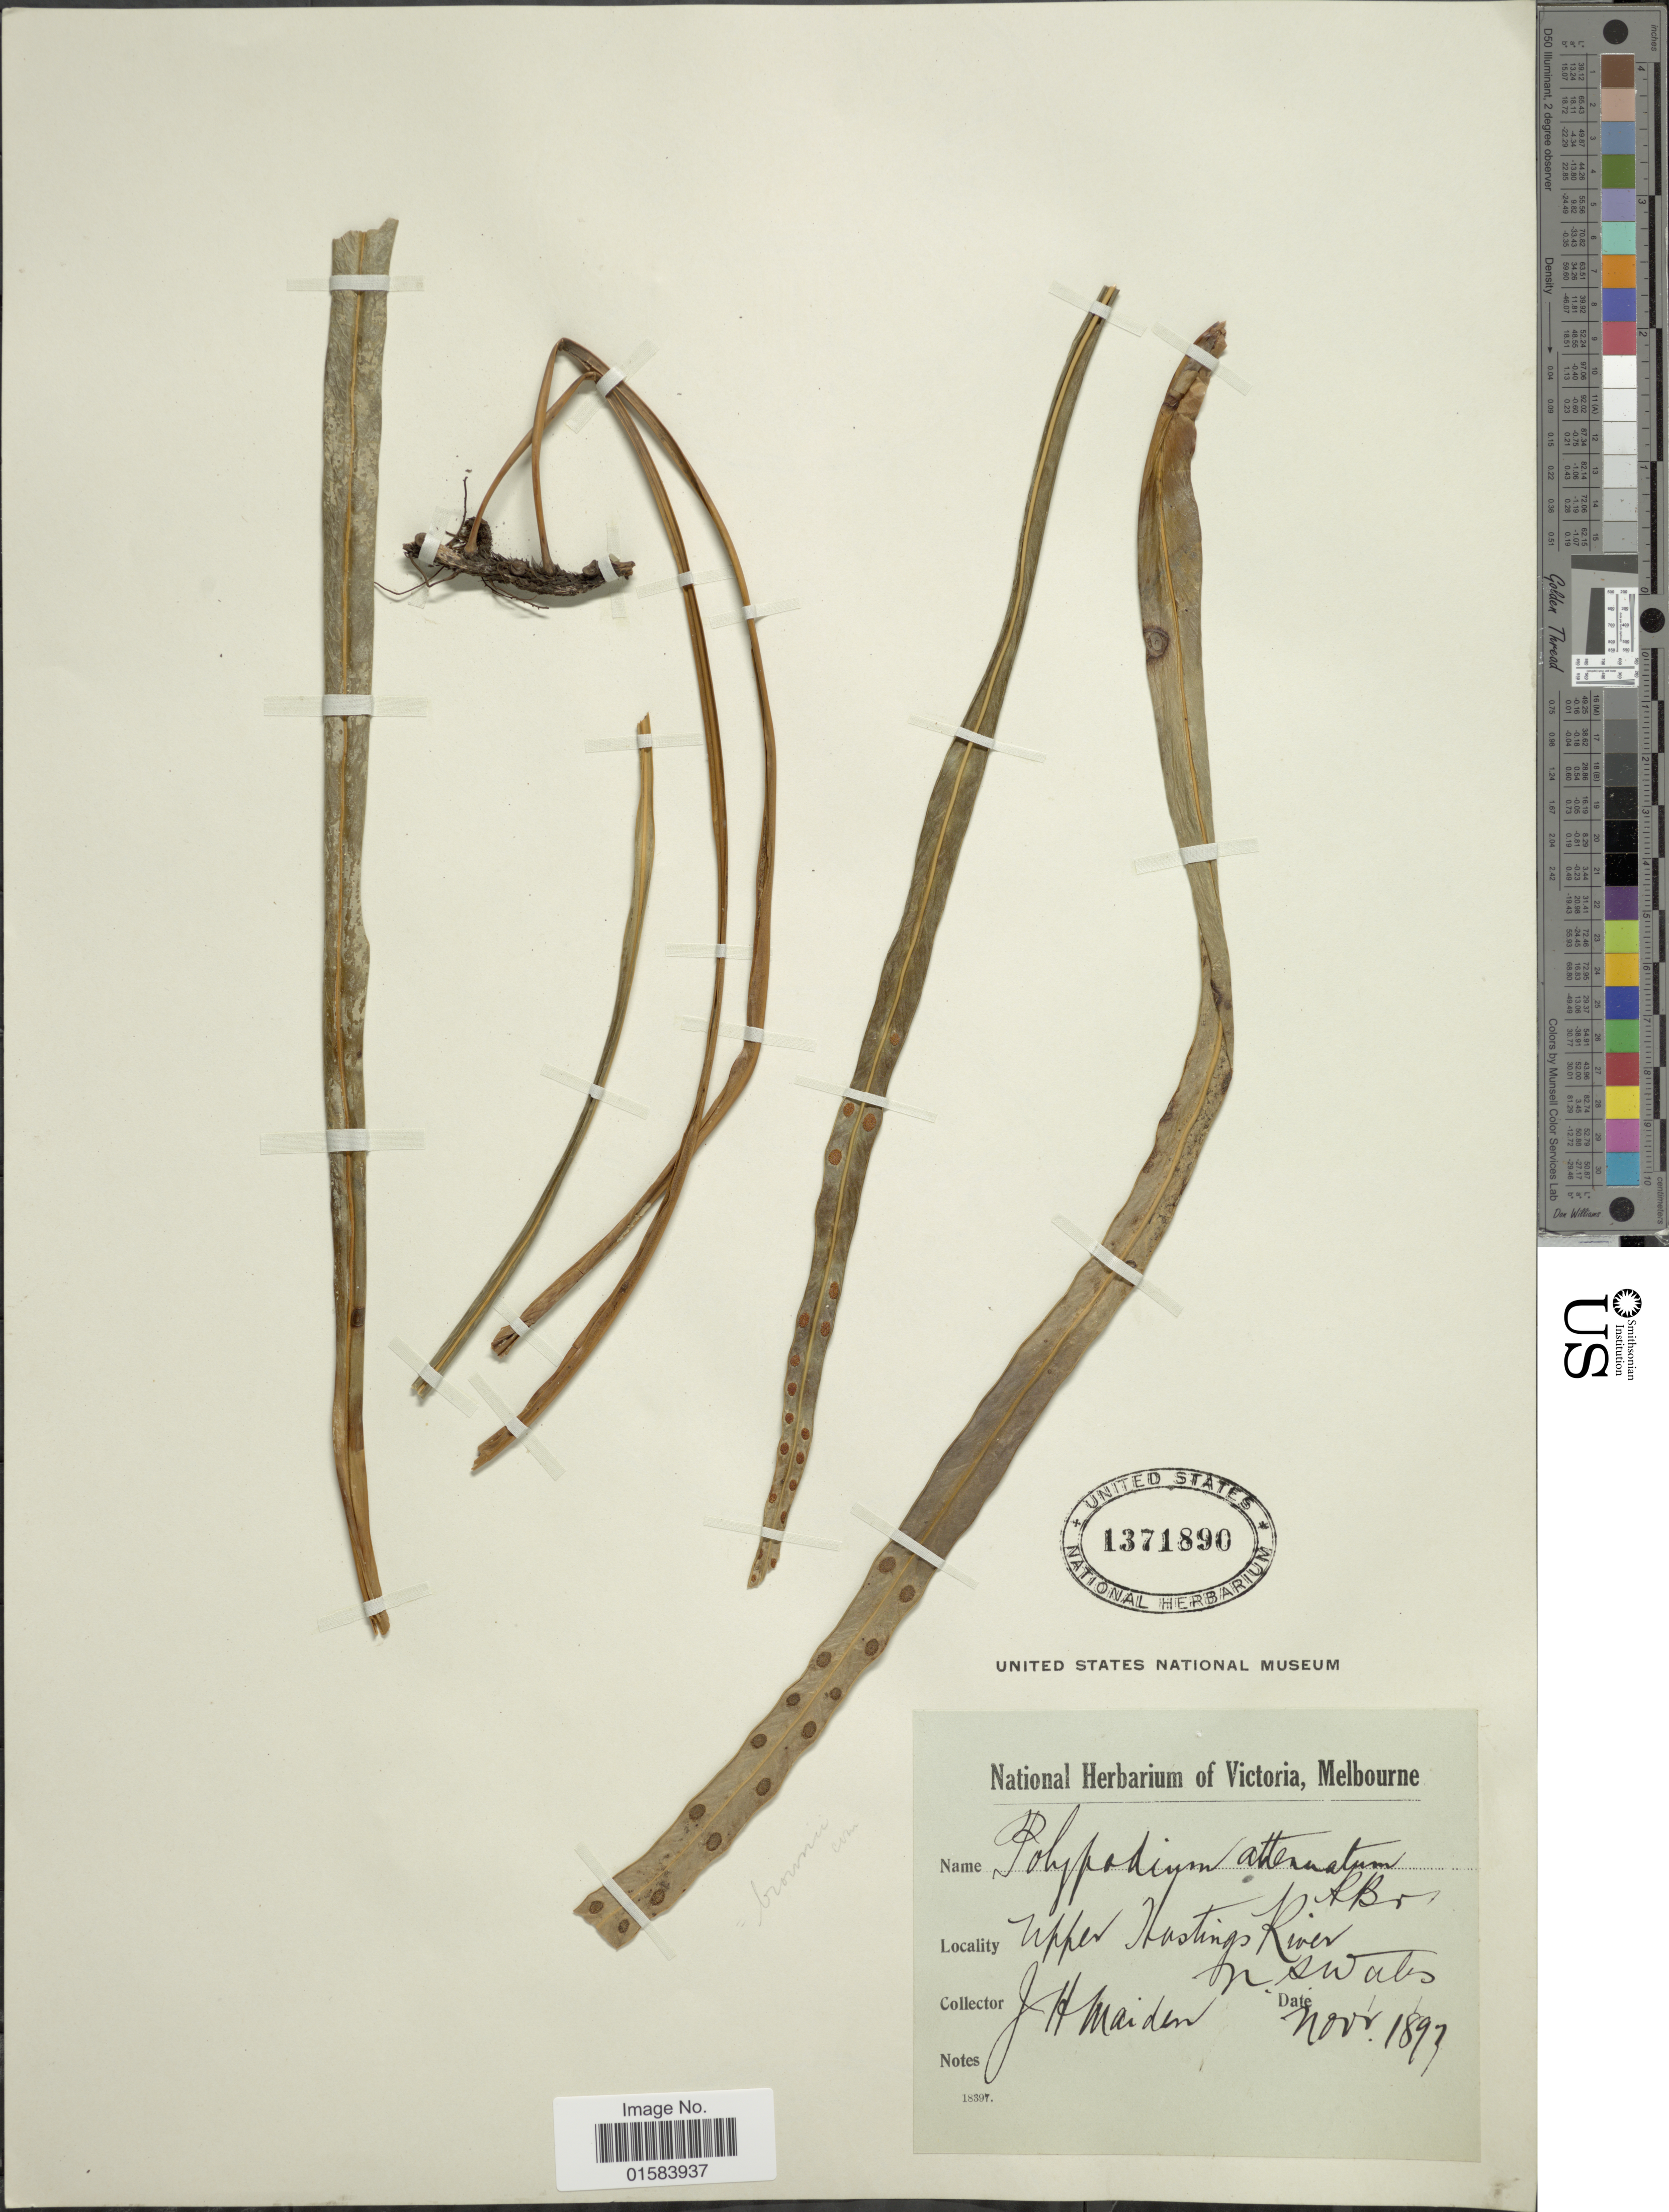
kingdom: Plantae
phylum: Tracheophyta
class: Polypodiopsida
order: Polypodiales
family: Polypodiaceae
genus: Dictymia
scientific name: Dictymia brownii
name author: (Wikstr.) Copel.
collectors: J. Maiden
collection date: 1897-11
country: Australia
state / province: New South Wales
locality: Upper Hastings River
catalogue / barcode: US 1371890